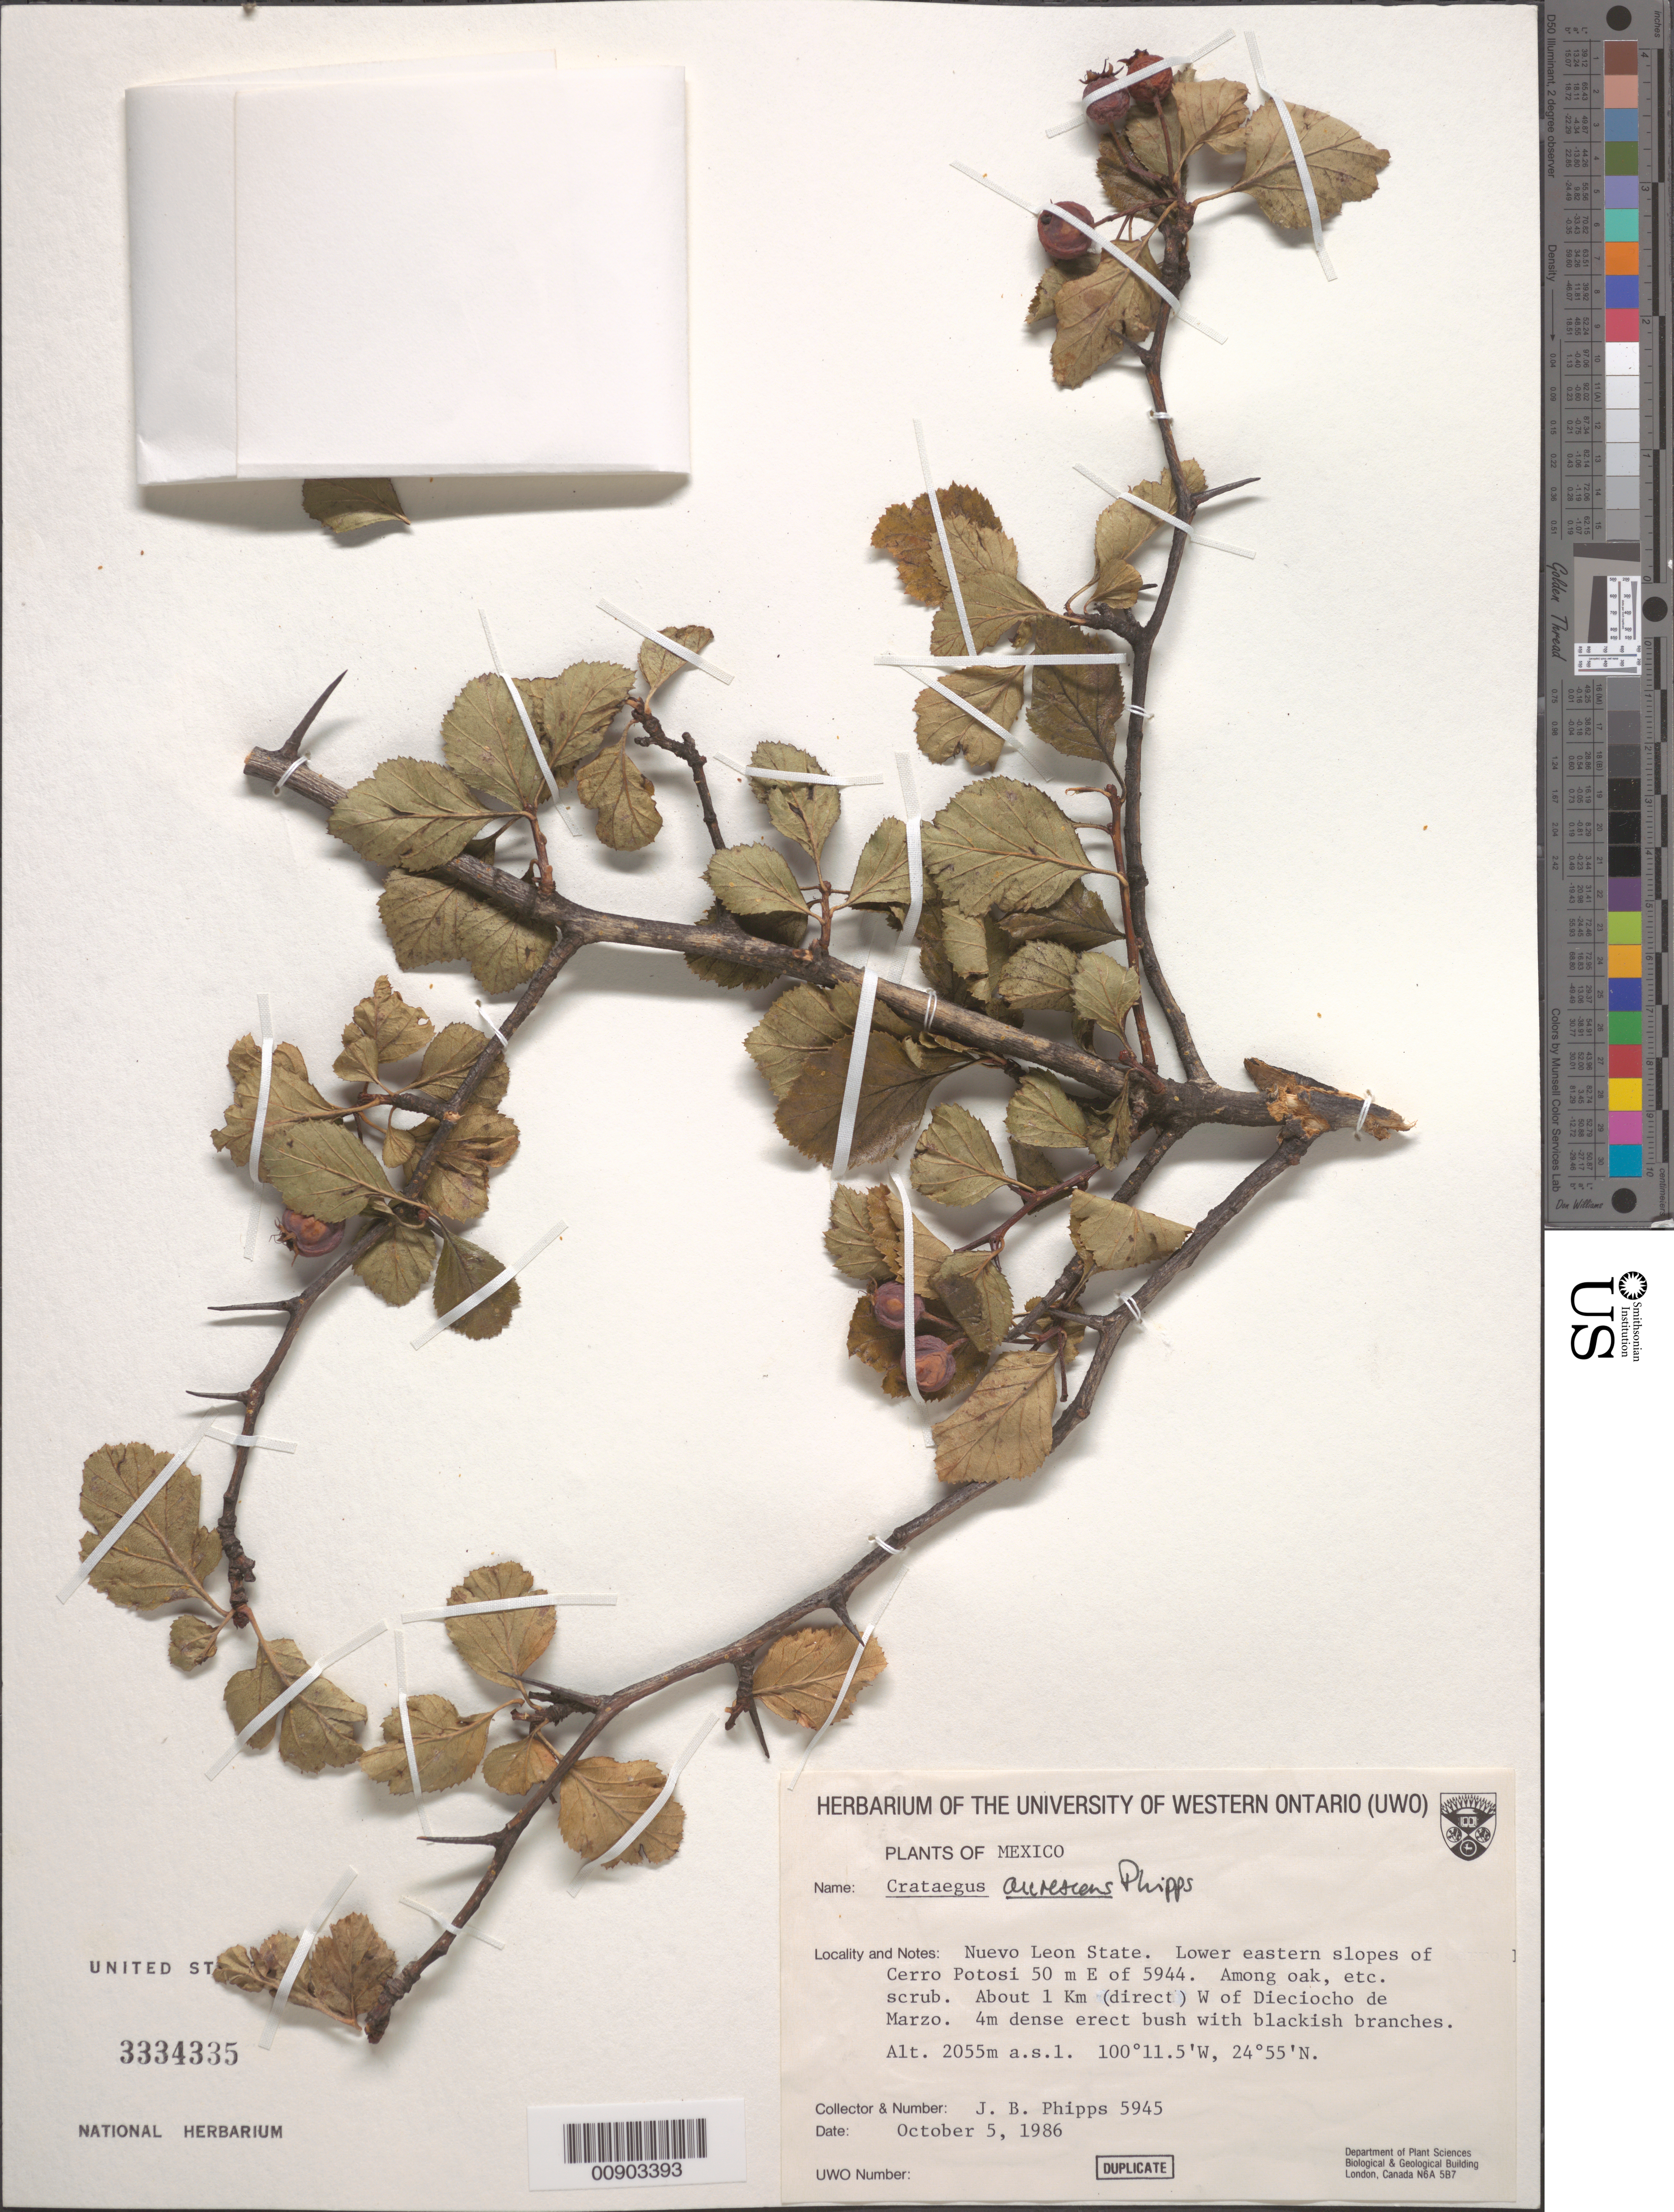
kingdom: Plantae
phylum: Tracheophyta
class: Magnoliopsida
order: Rosales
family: Rosaceae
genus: Crataegus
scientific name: Crataegus aurescens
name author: J.B. Phipps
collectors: J. Phipps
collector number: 5945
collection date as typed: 05 Oct 1986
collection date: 1986-10-05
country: Mexico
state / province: Nuevo León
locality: Nuevo León State. Lower eastern slopes of Cerro Potosí 50 m. E of 5944. About 1 km (direct) W of Dieciocho de Marzo.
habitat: Among oak, scrub, etc.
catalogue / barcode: US 3334335